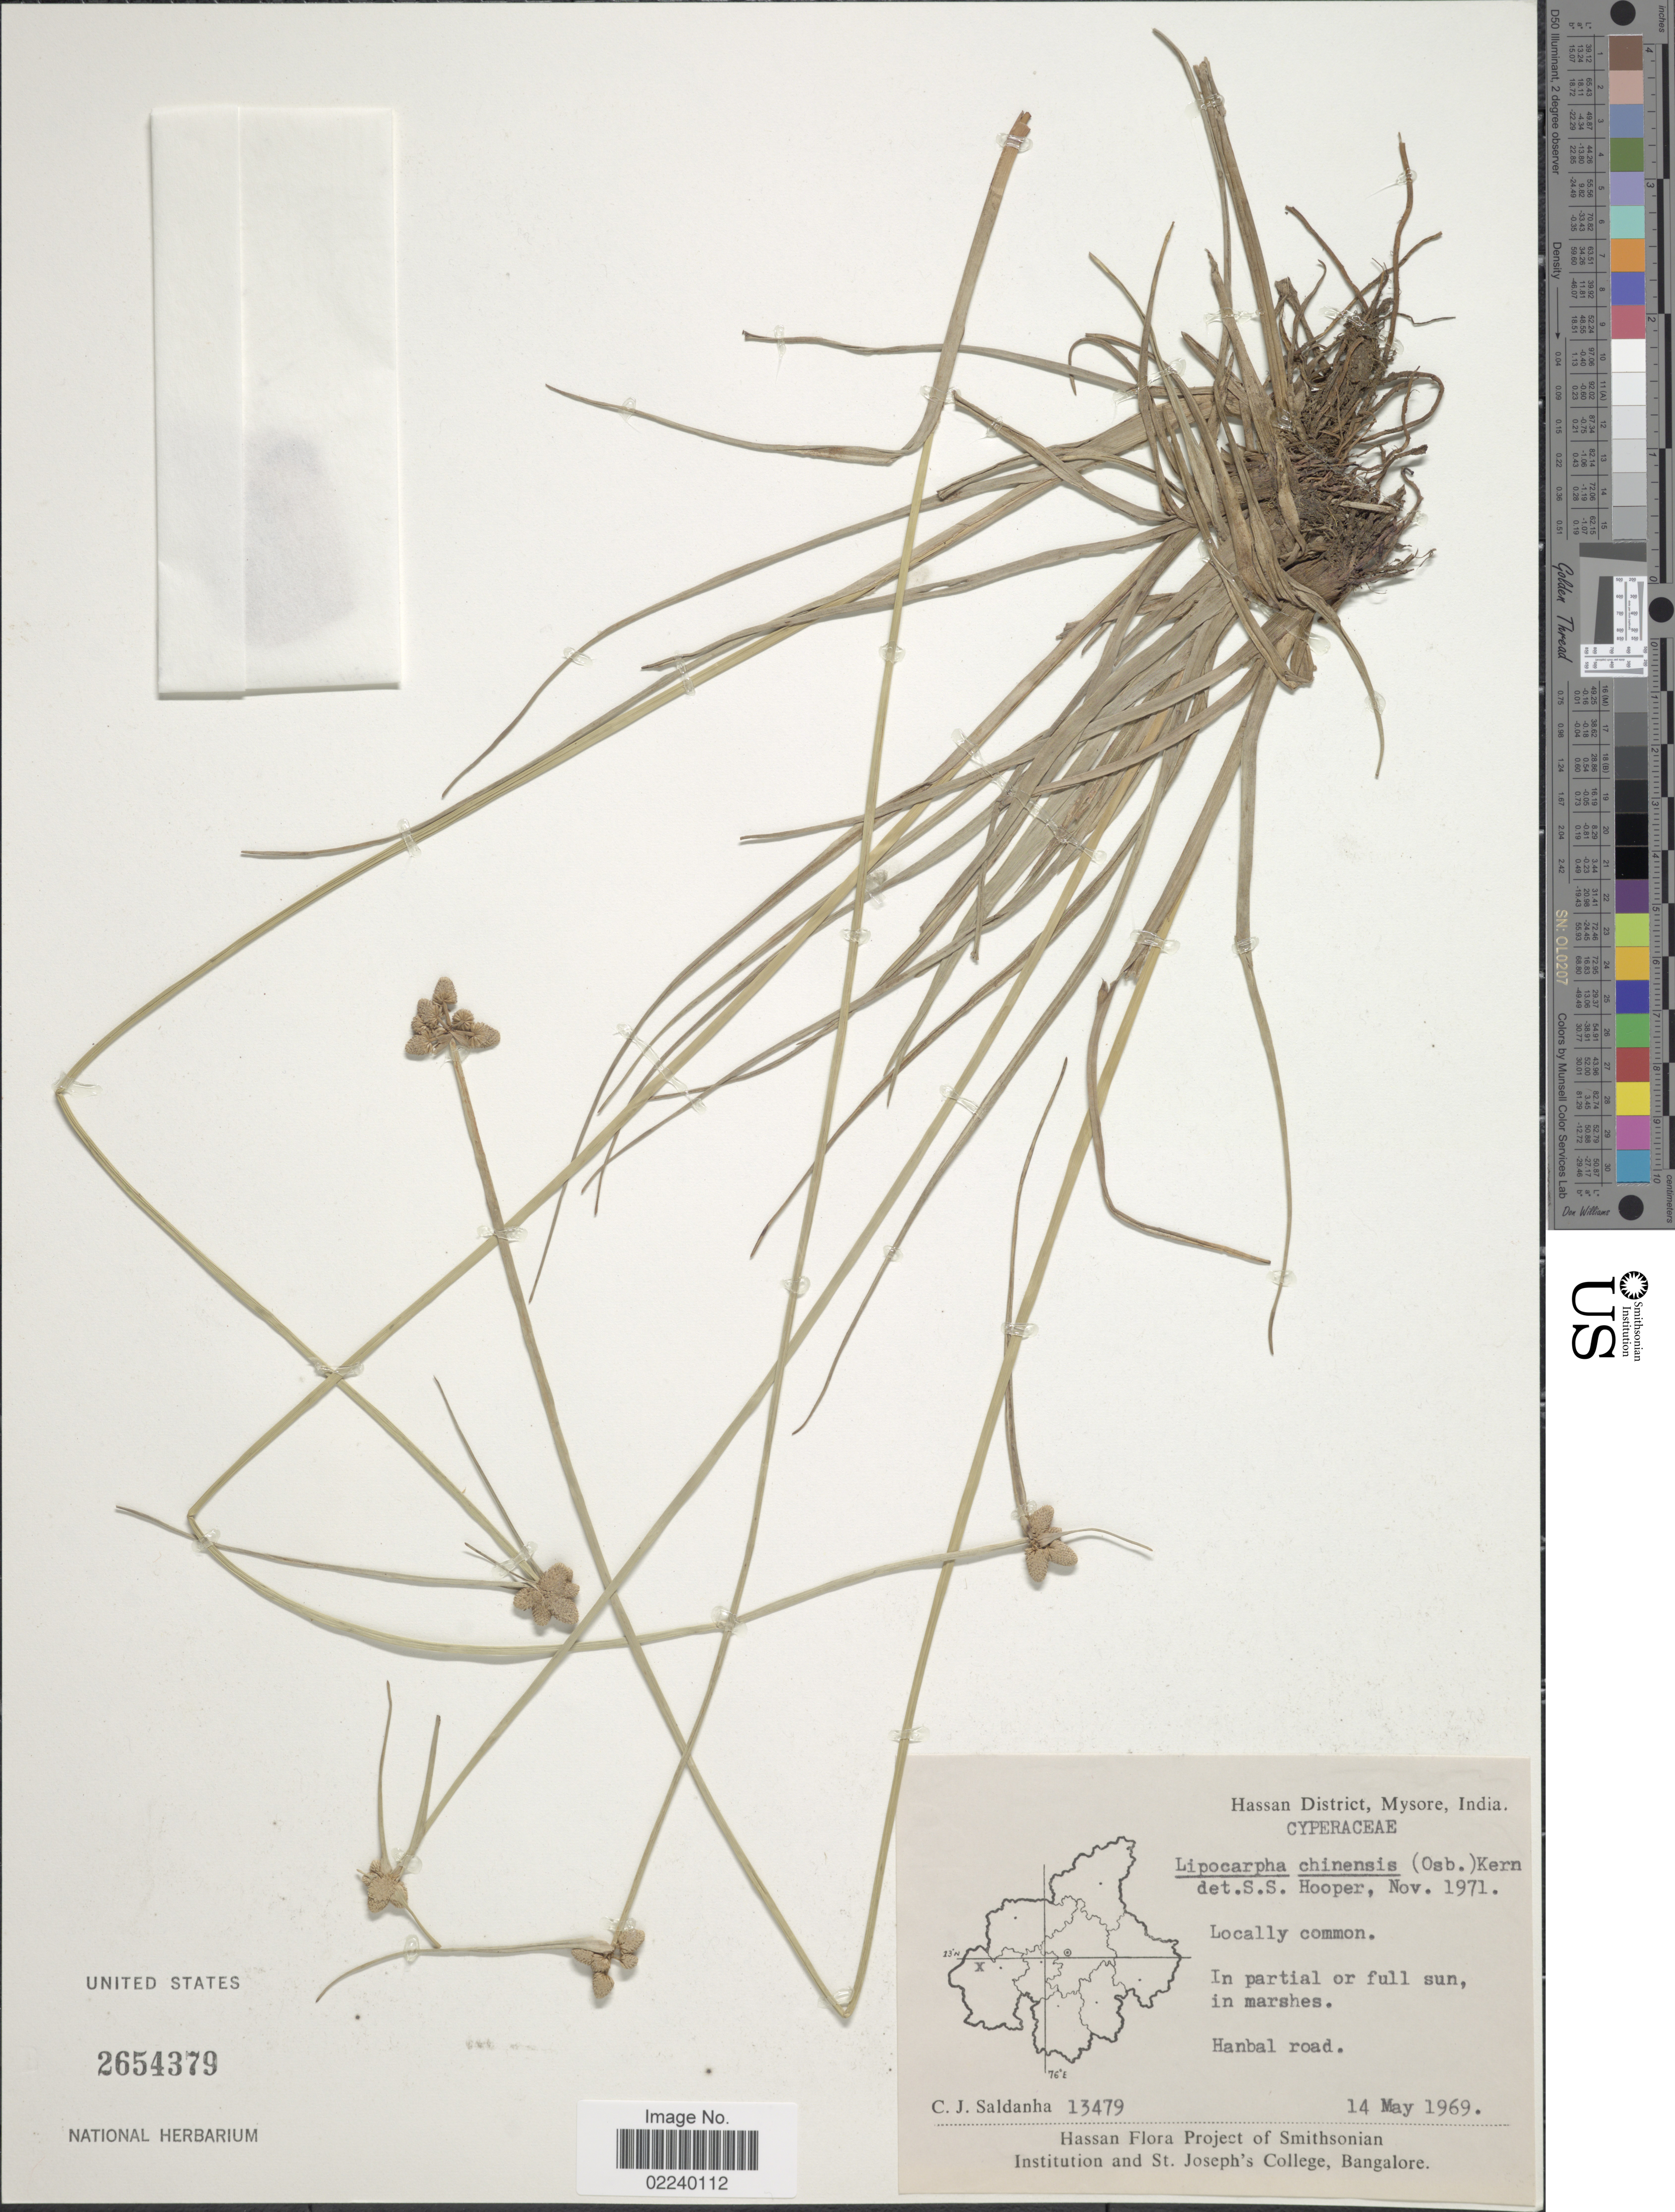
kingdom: Plantae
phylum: Tracheophyta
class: Liliopsida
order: Poales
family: Cyperaceae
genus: Cyperus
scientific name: Cyperus albescens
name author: (Steud.) Larridon & Govaerts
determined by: Strong, M. T., (US), Smithsonian Institution - National Museum of Natural History (UNITED STATES)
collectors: C. J. Saldanha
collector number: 13479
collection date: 1969-05-14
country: India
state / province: Karnataka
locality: Hassan District, Mysore, Hanbal road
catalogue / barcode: US 2654379